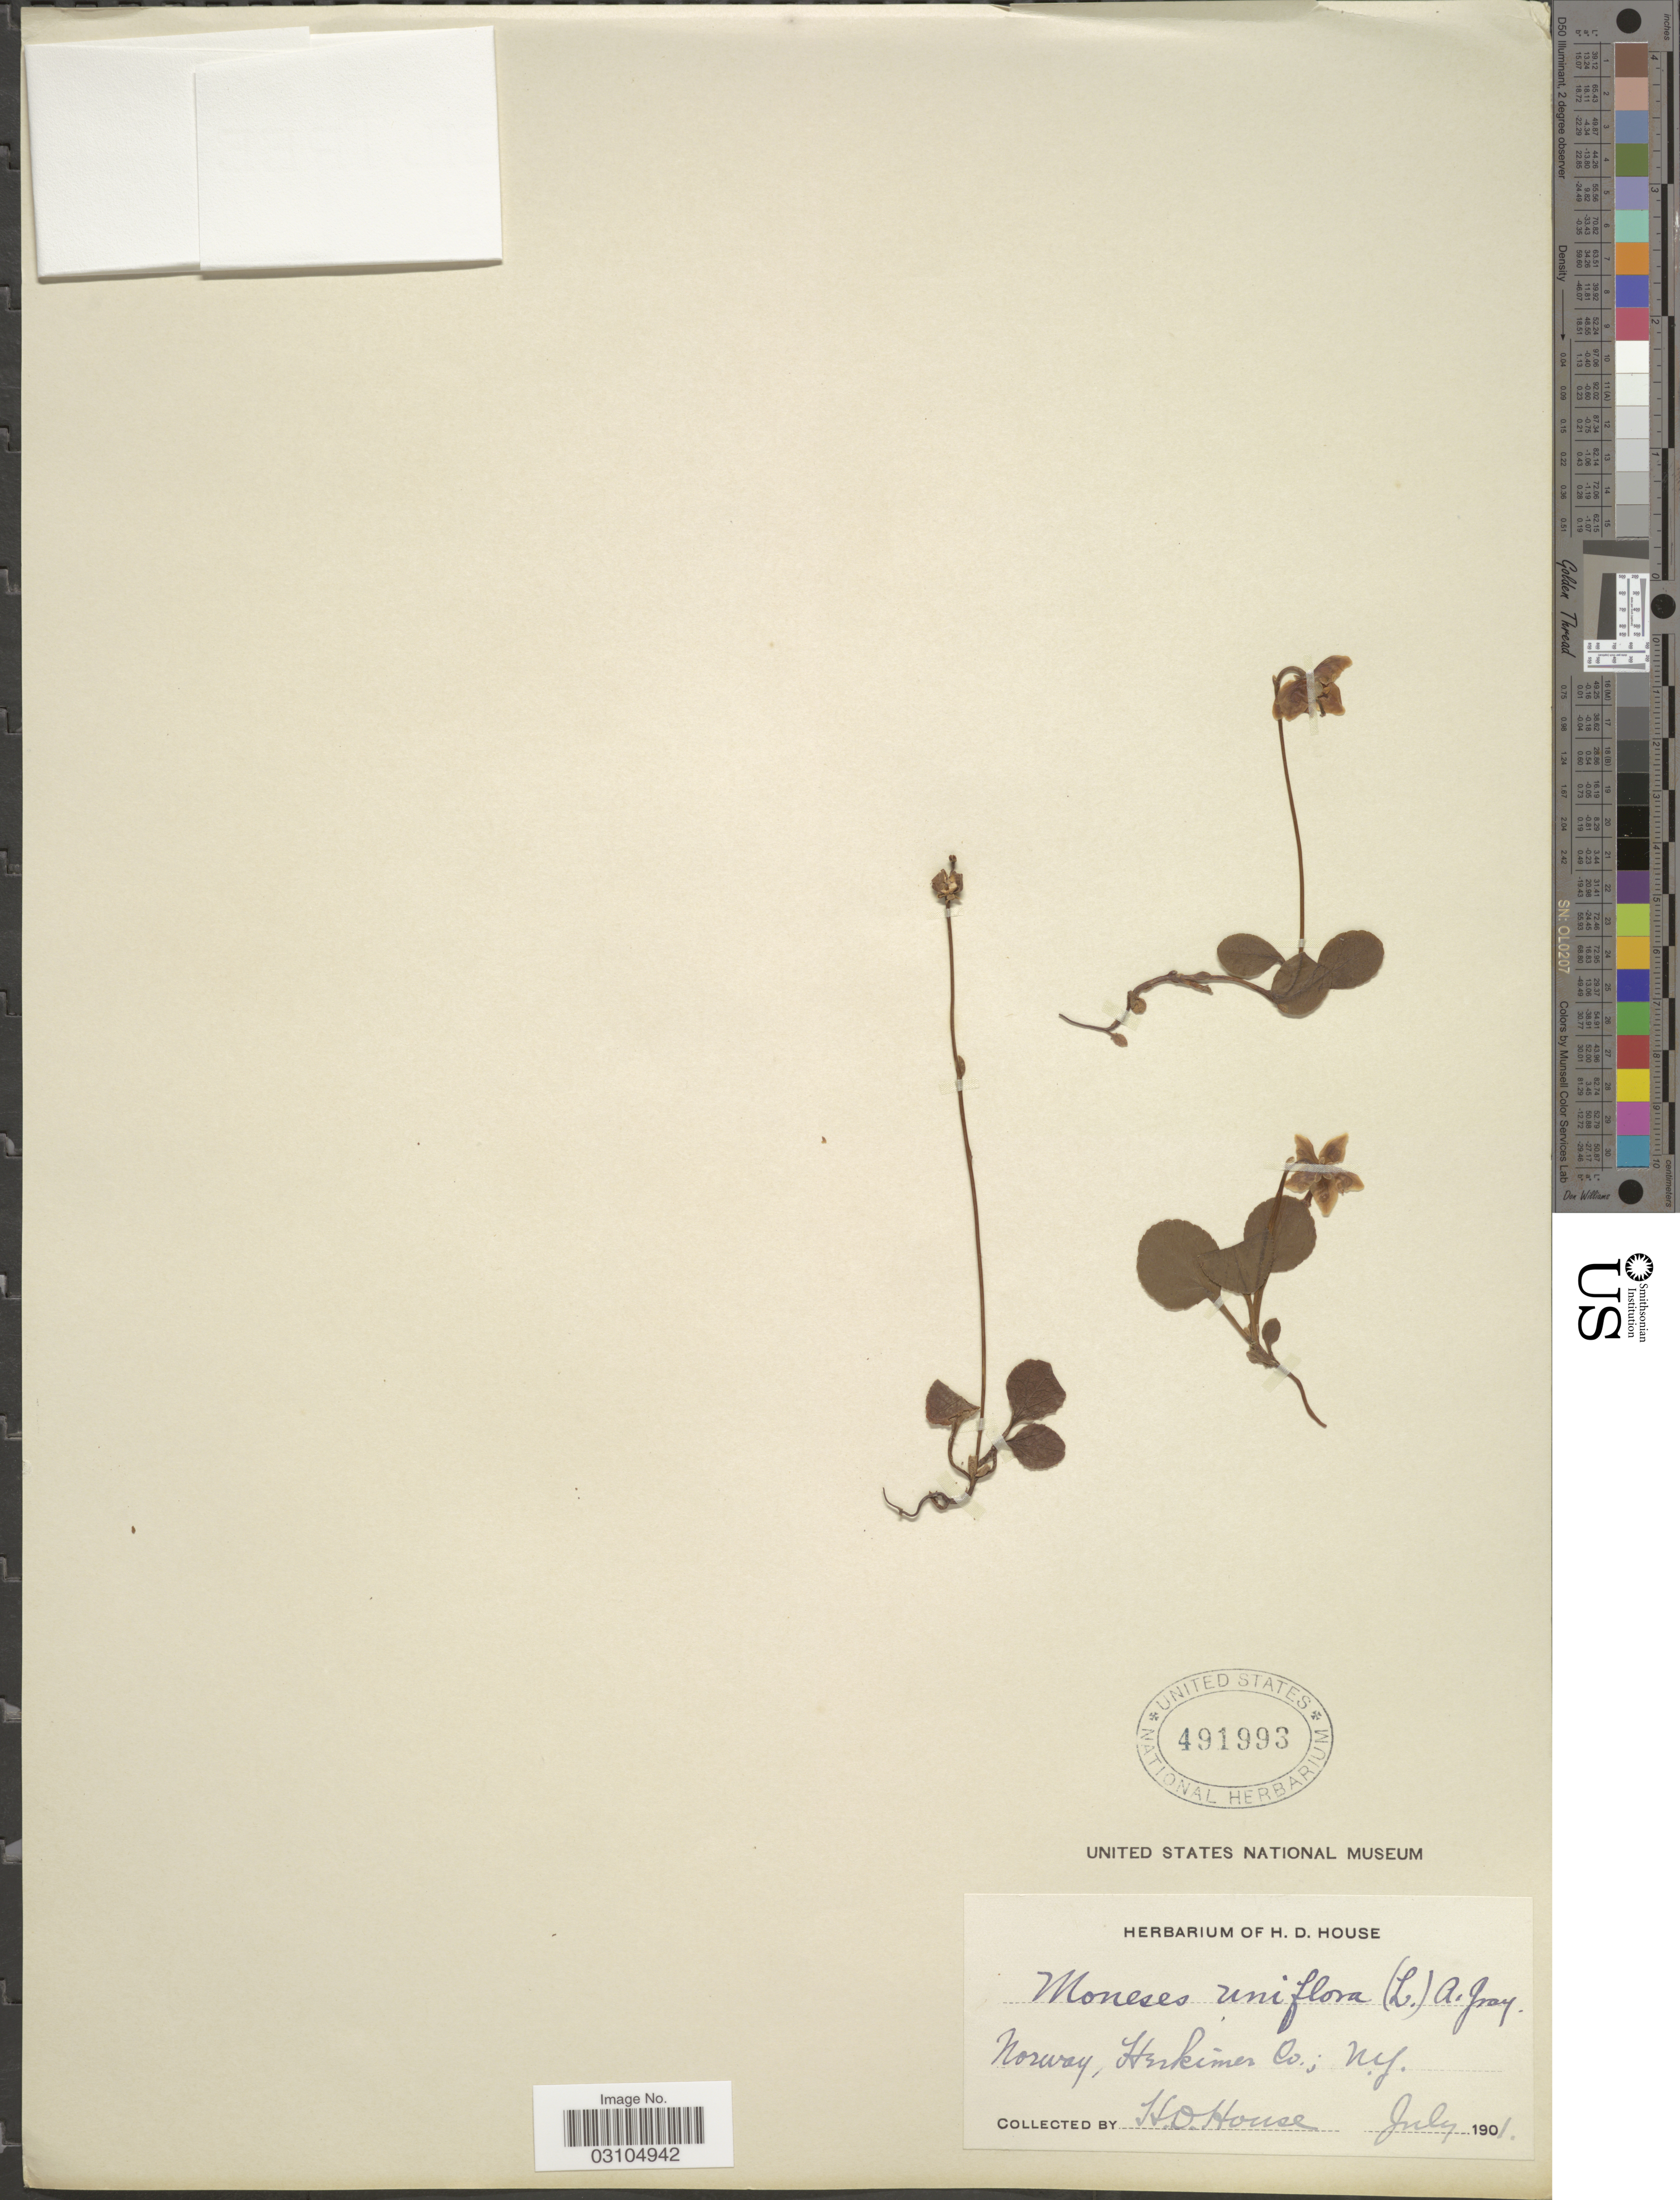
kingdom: Plantae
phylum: Tracheophyta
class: Magnoliopsida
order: Ericales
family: Ericaceae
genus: Moneses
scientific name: Moneses uniflora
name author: (L.) A. Gray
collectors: H. D. House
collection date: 1901-07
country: United States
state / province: New York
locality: Norway, Herkimer Co.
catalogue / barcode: US 491993